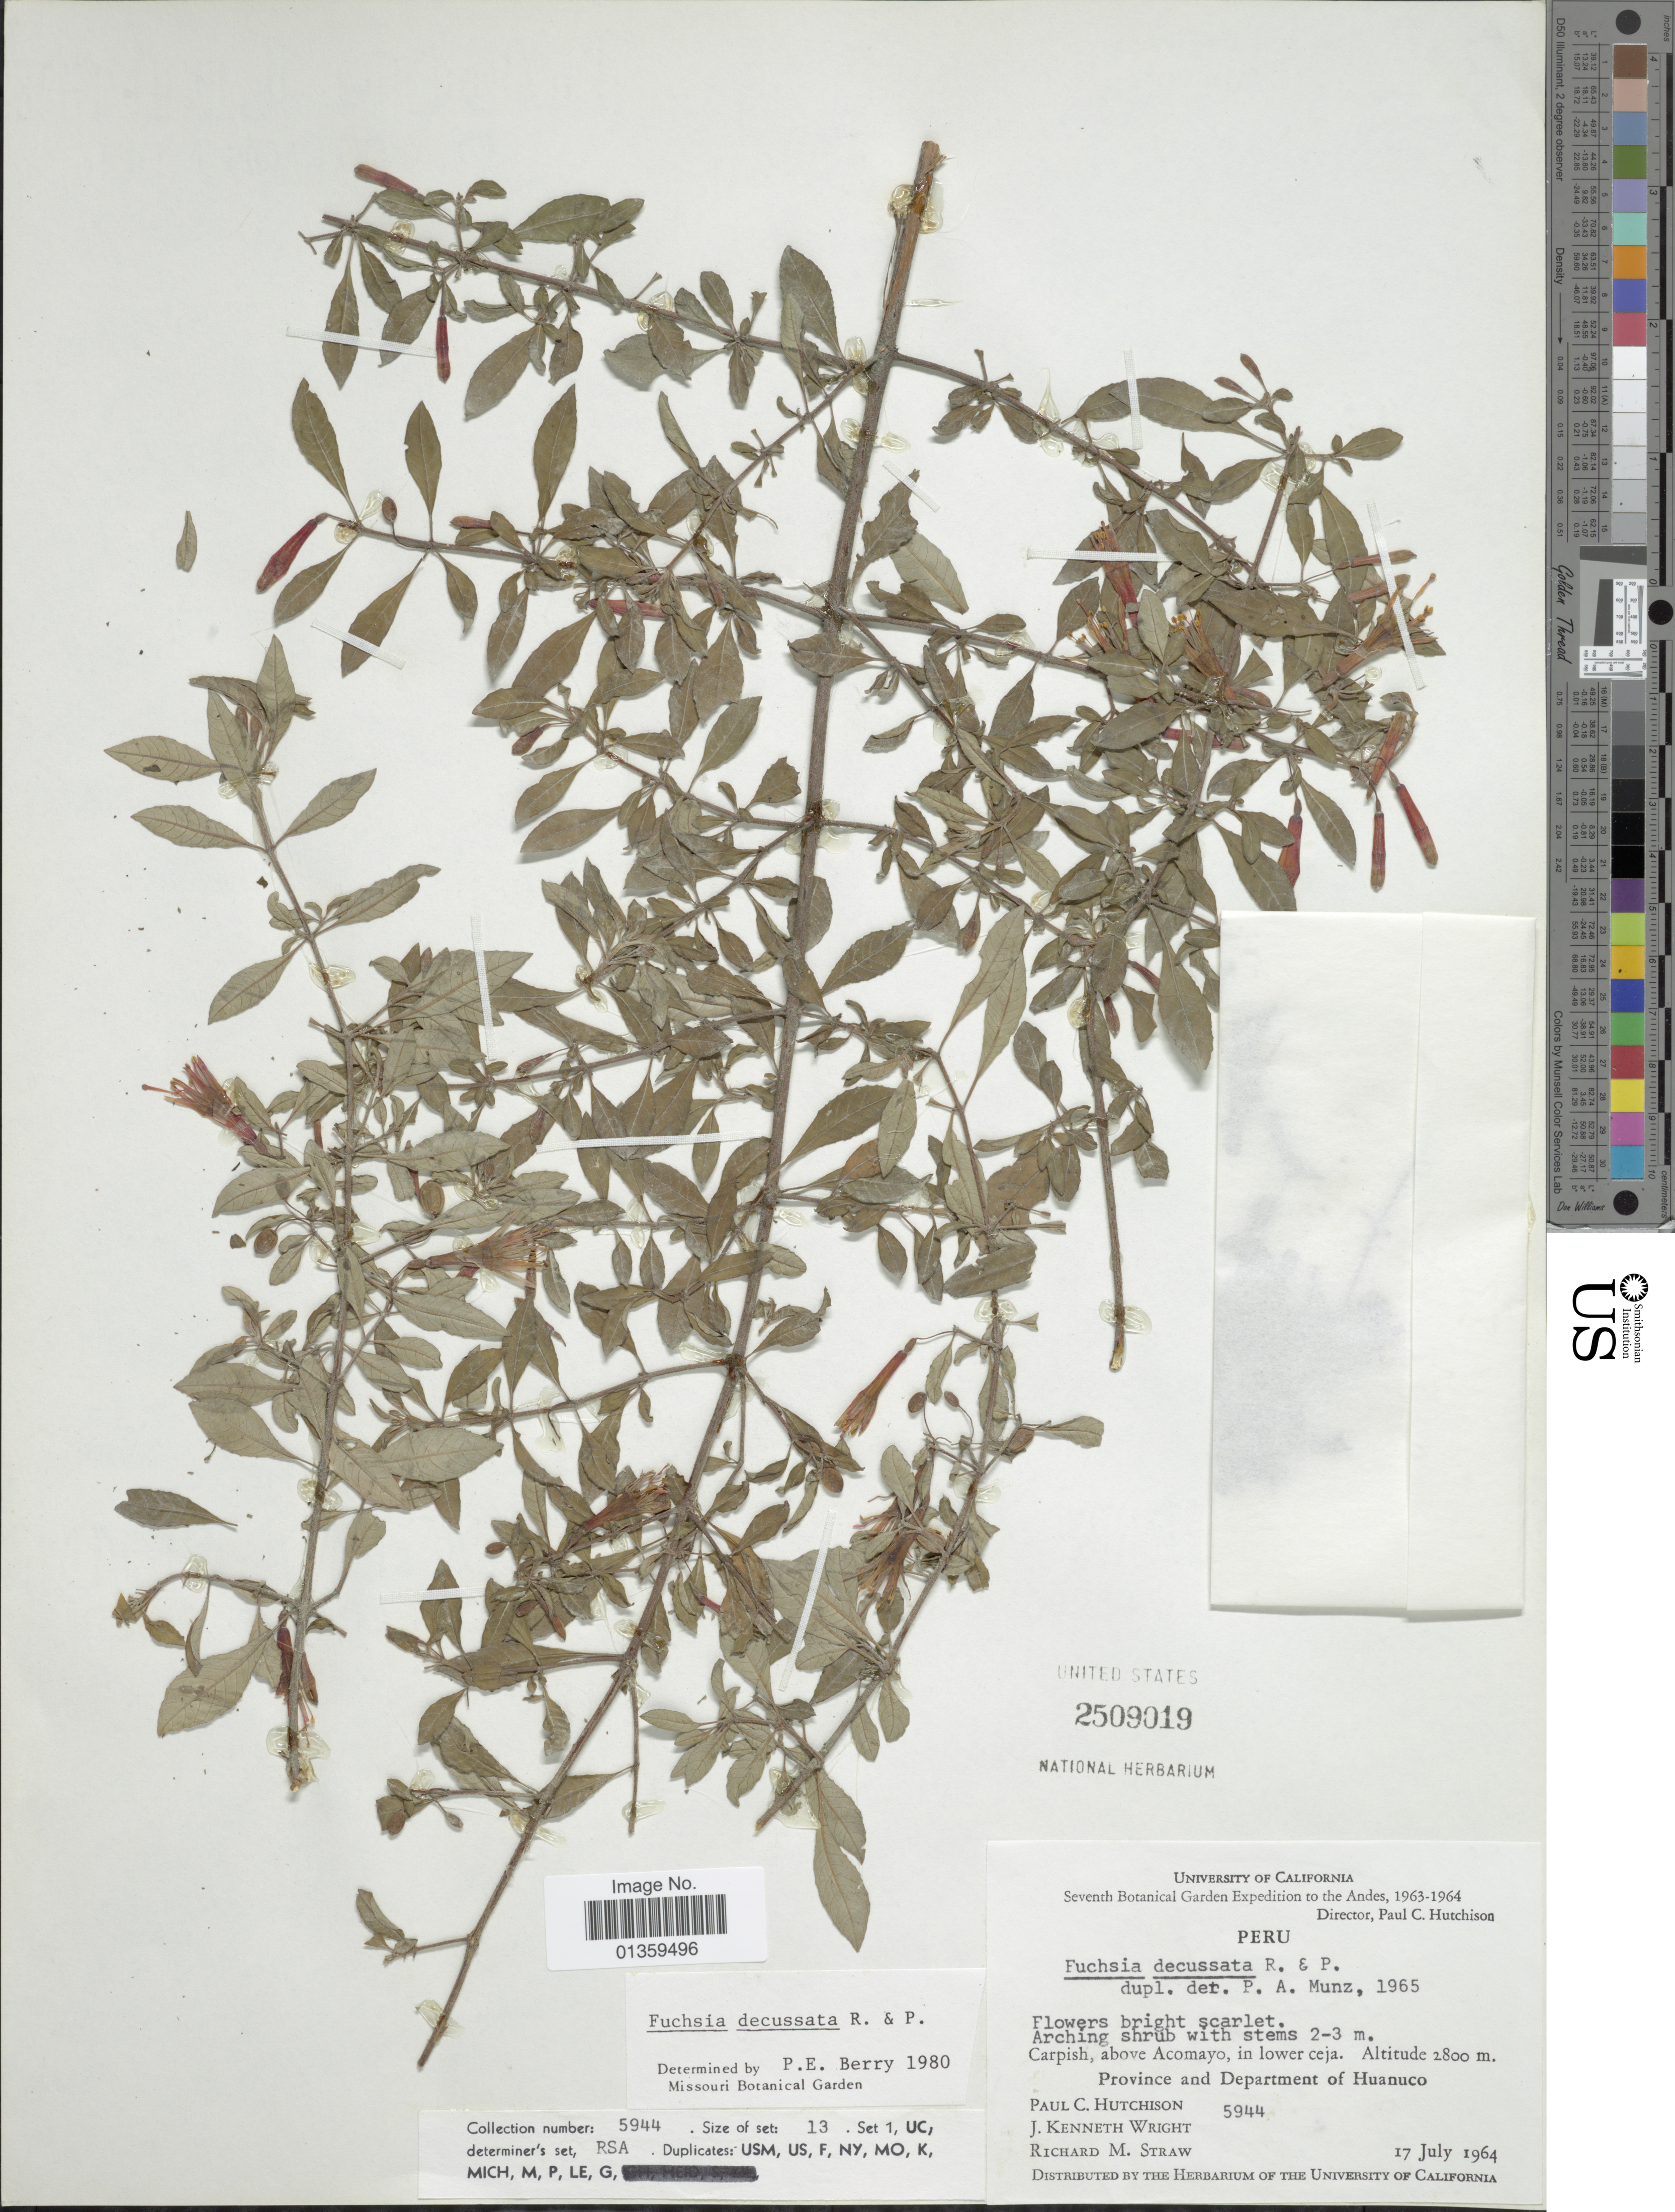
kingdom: Plantae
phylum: Tracheophyta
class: Magnoliopsida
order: Myrtales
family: Onagraceae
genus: Fuchsia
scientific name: Fuchsia decussata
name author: Ruiz & Pav.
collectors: P. C. Hutchison, J. K. Wright & R. M. Straw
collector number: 5944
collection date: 1964-07-17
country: Peru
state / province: Huánuco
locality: Carpish, above Acomayo, in lower ceja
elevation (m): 2800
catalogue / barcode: US 2509019